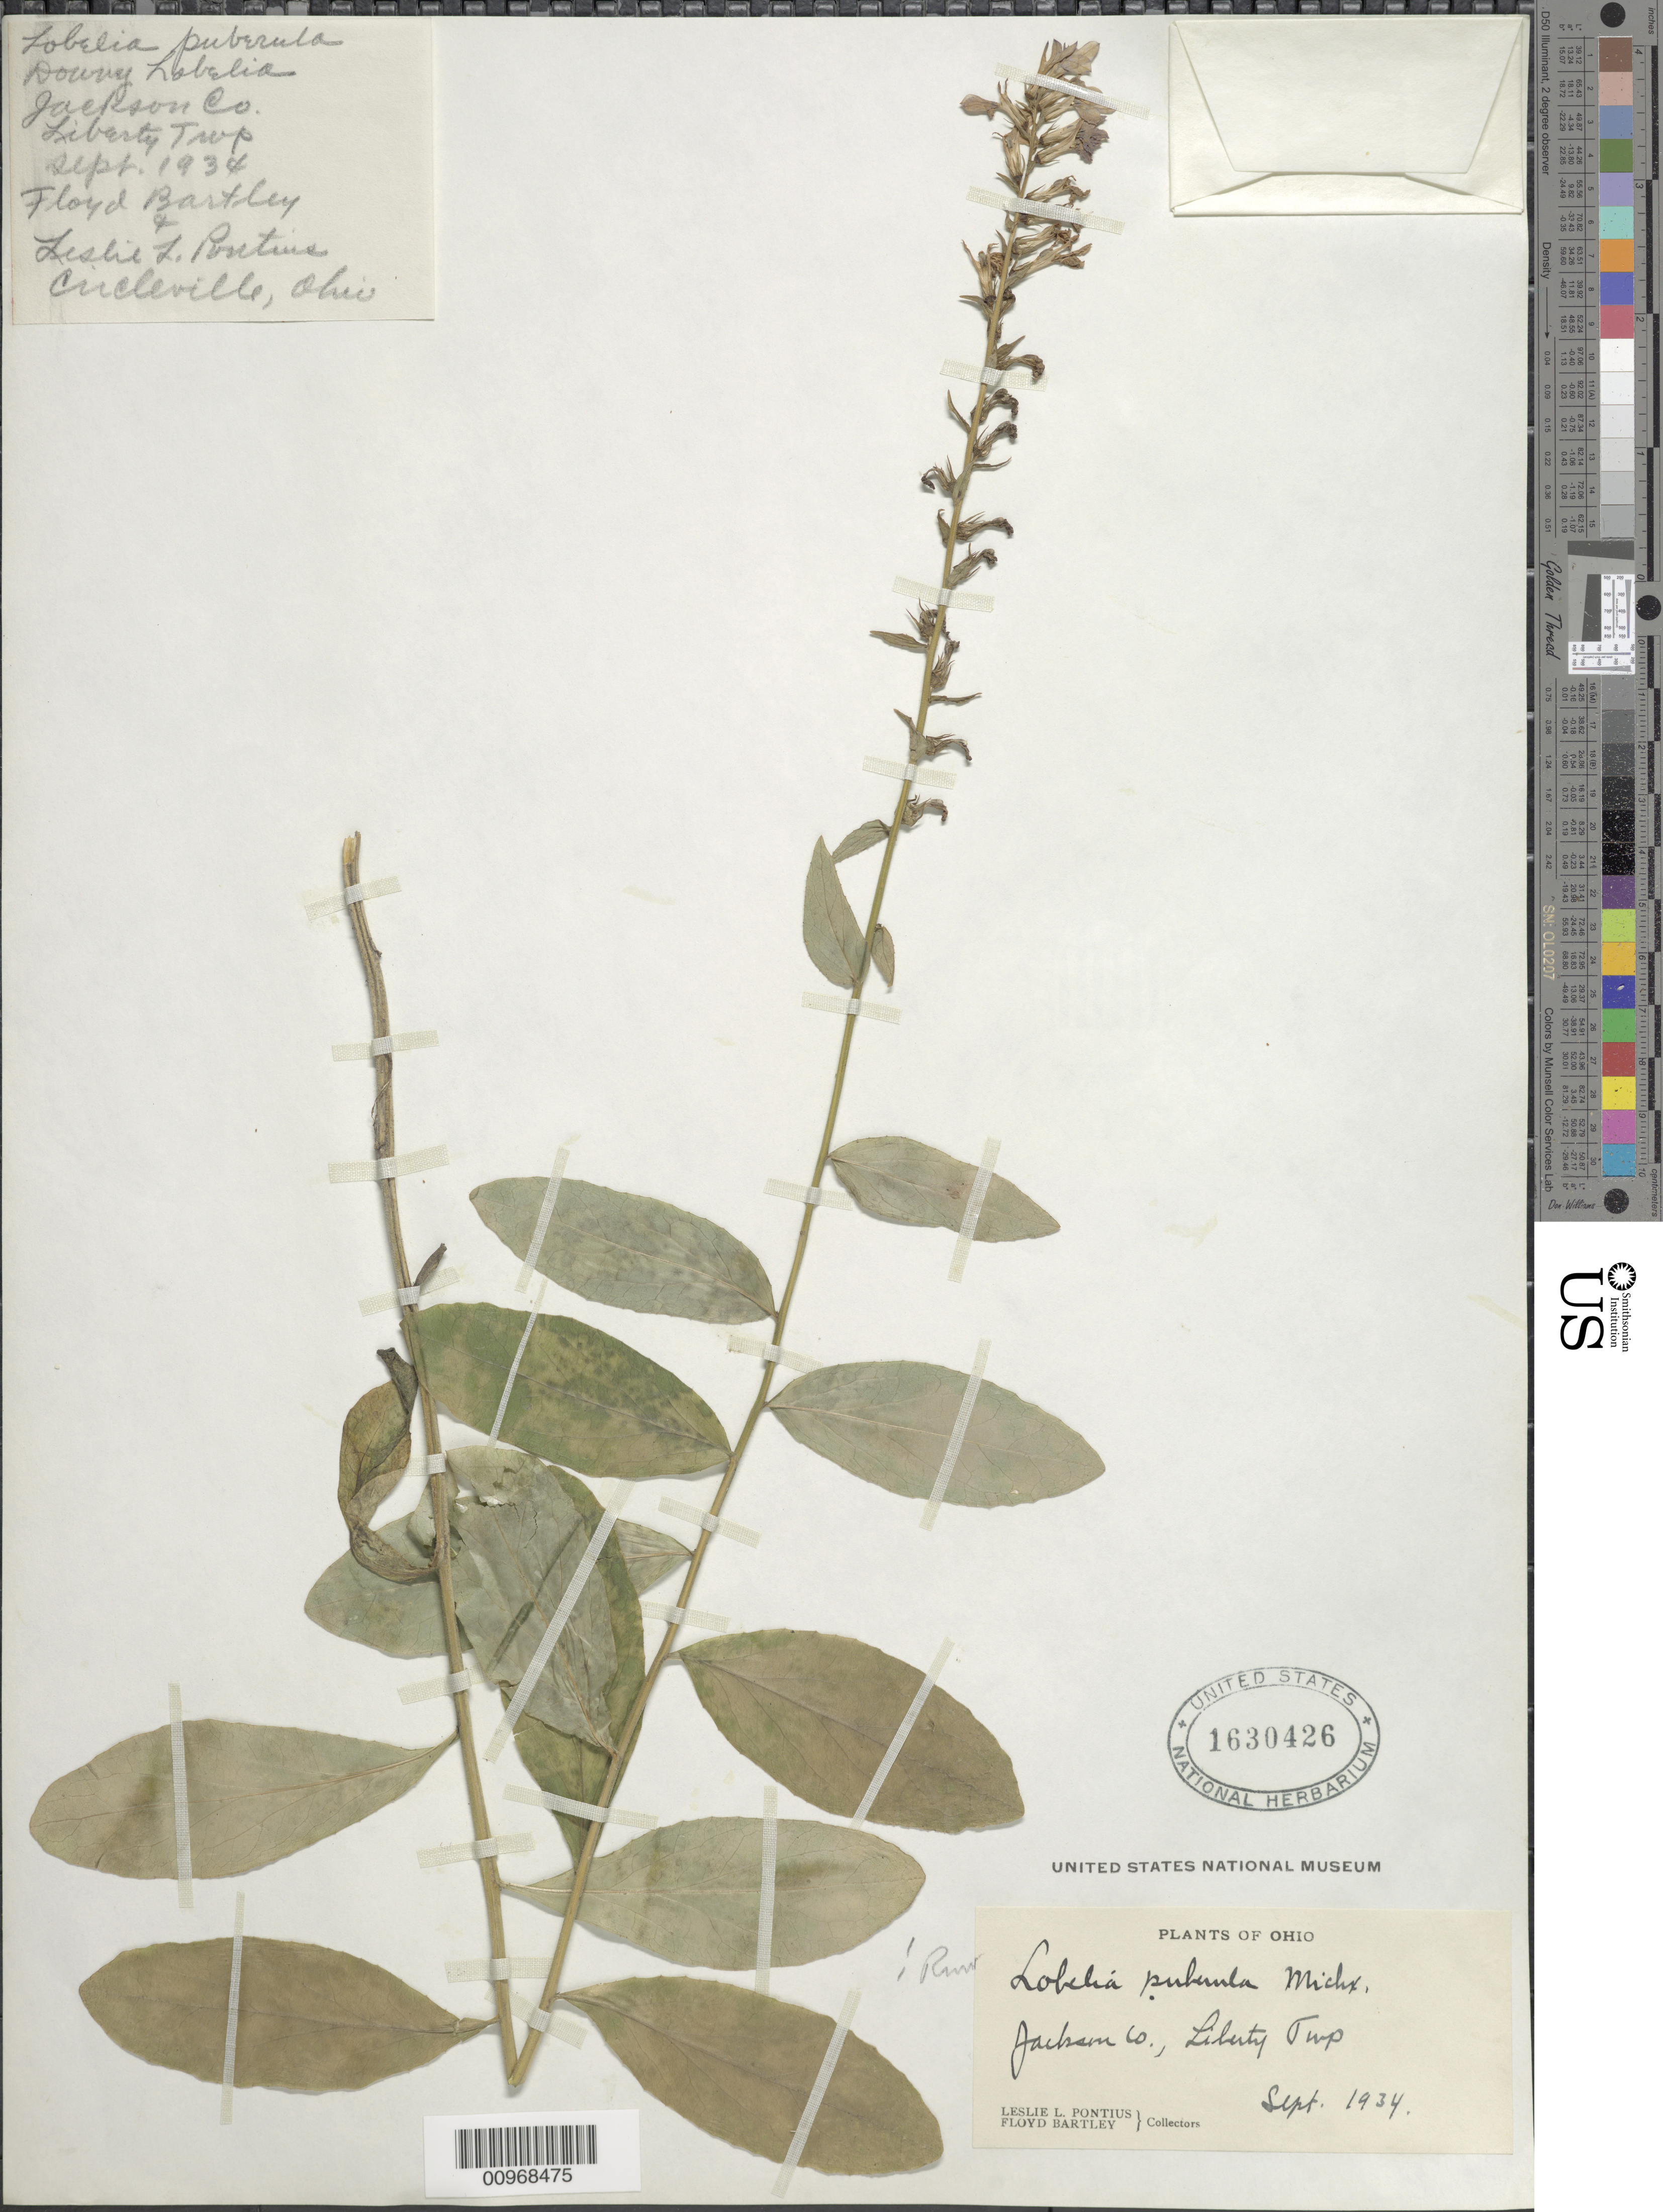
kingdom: Plantae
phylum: Tracheophyta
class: Magnoliopsida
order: Asterales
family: Campanulaceae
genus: Lobelia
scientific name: Lobelia puberula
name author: Michx.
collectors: L. Pontius & F. Bartley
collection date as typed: Sep 1934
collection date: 1934-09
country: United States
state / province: Ohio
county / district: Jackson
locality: Liberty twp.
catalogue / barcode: US 1630426